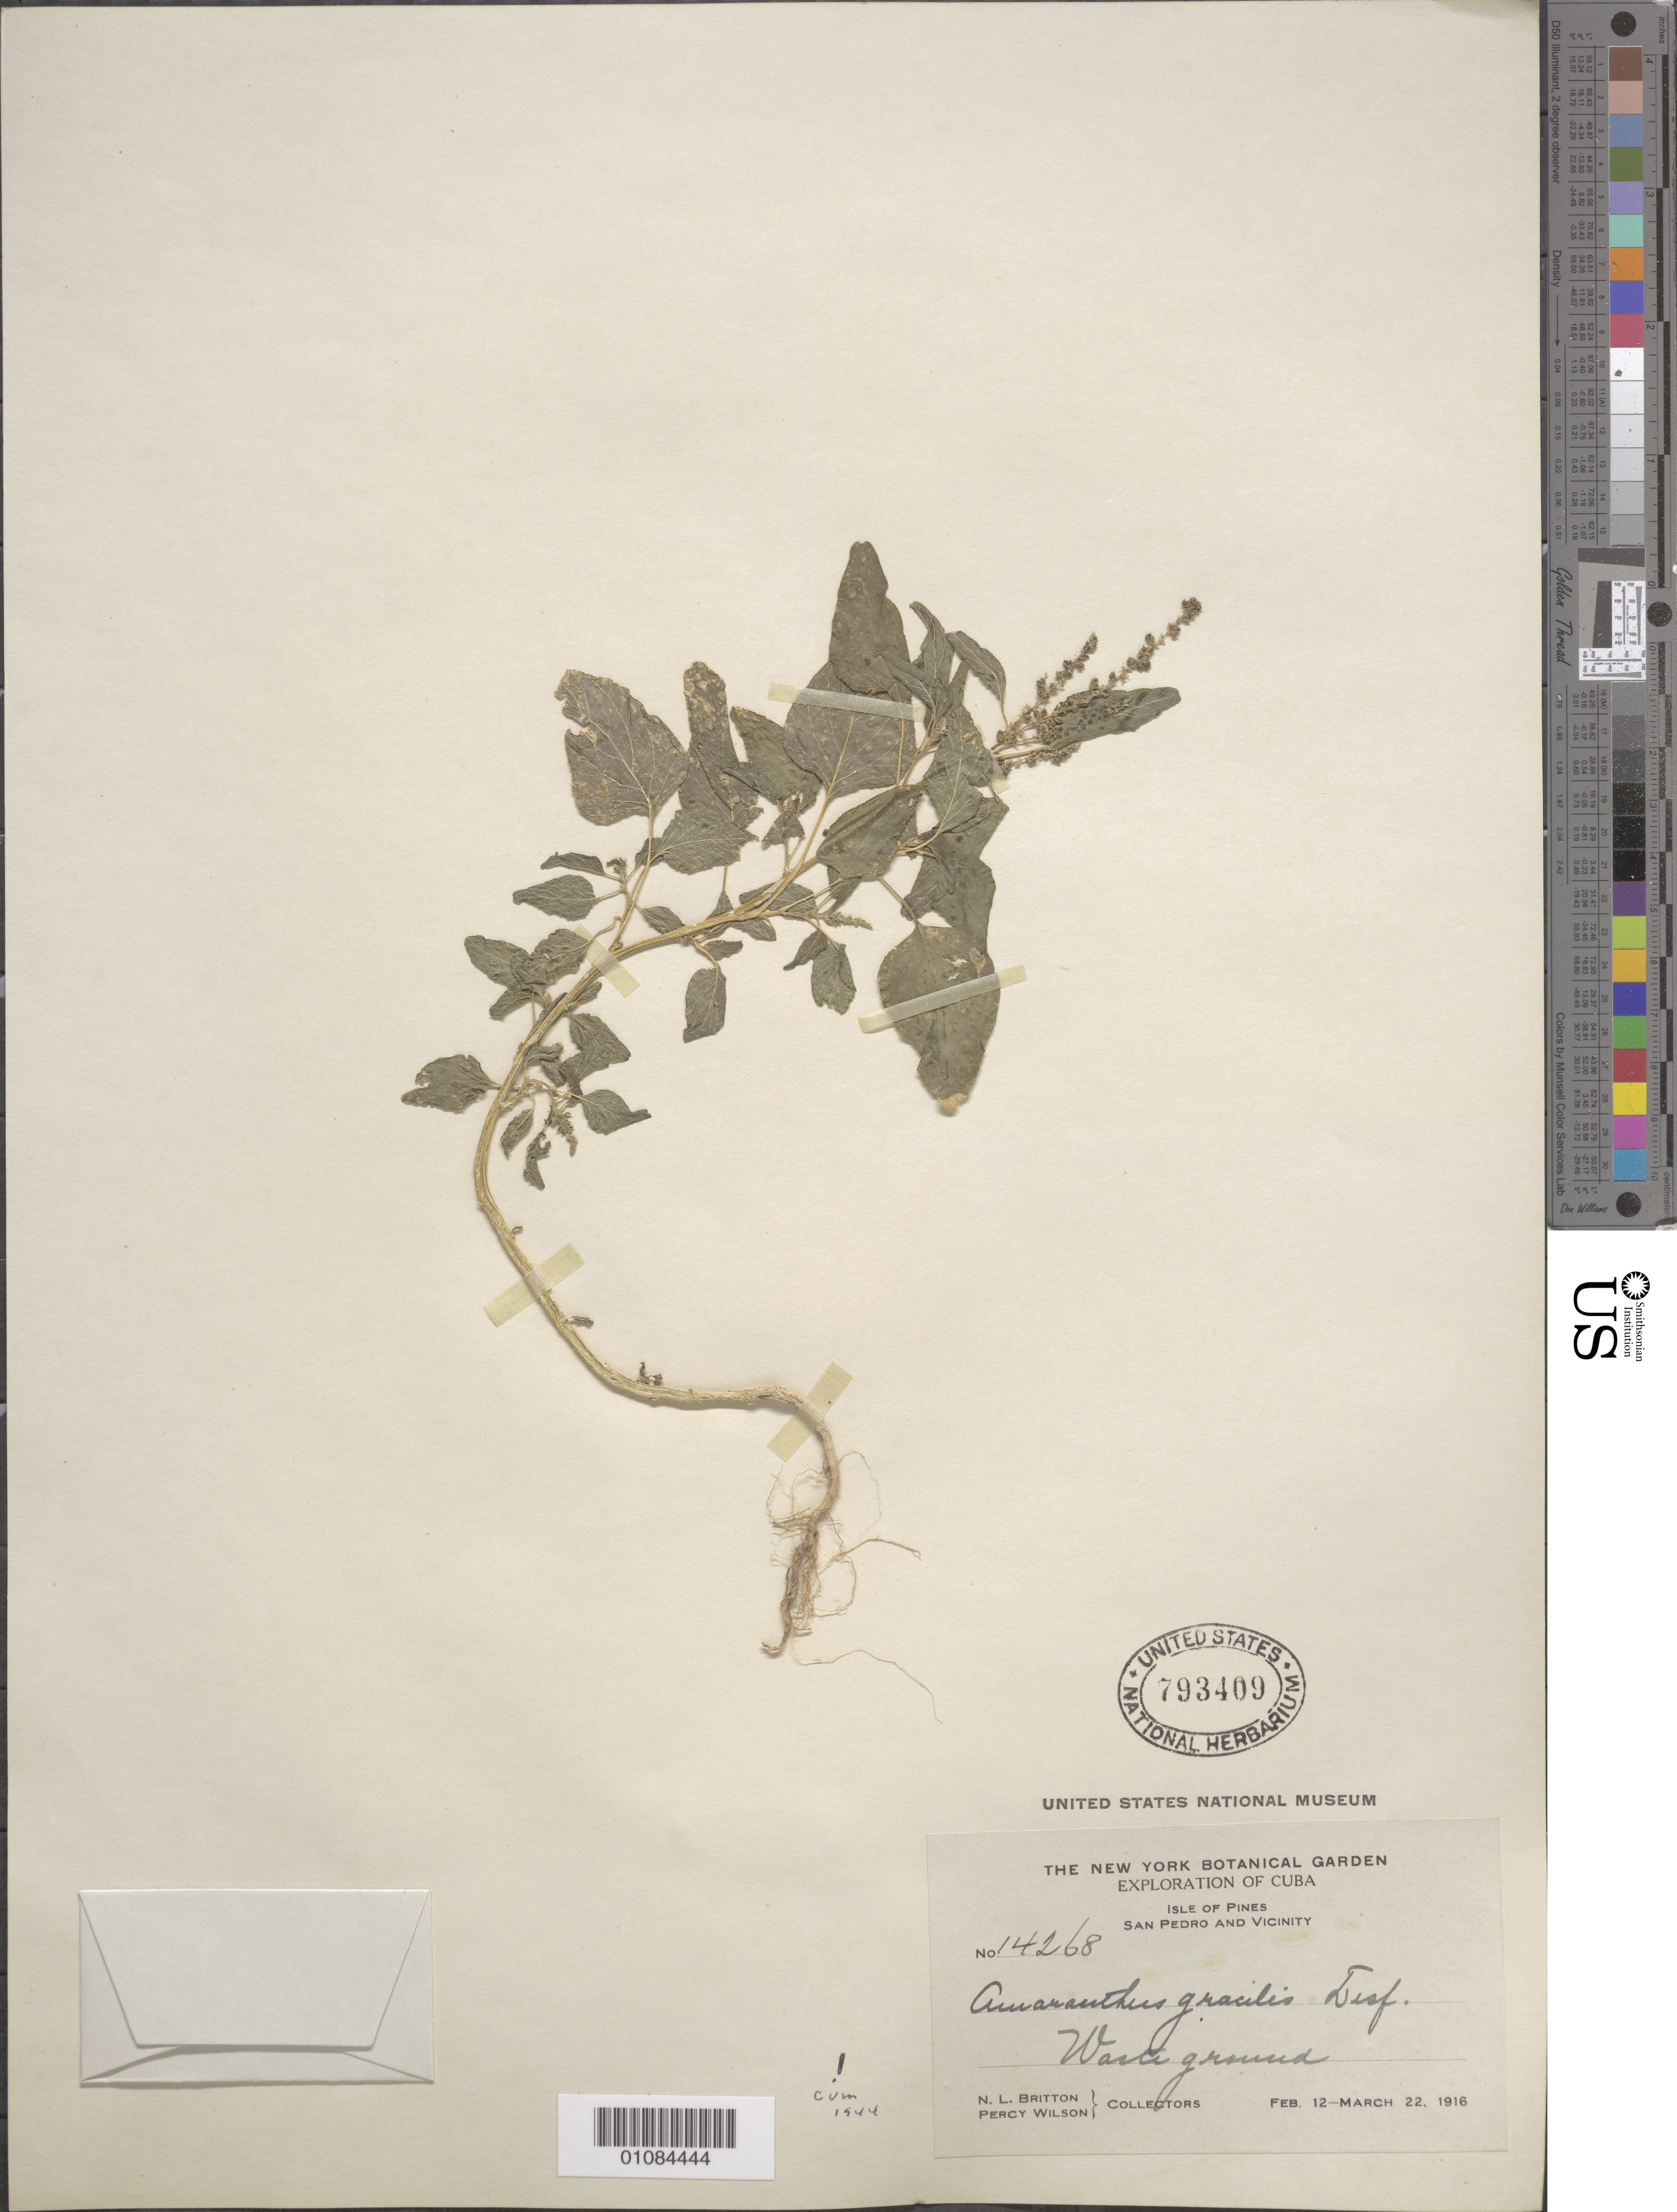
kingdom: Plantae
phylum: Tracheophyta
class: Magnoliopsida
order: Caryophyllales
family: Amaranthaceae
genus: Amaranthus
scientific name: Amaranthus gracilis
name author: Desf. ex Poir.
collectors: E. G. Britton, N. Britton & P. Wilson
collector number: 14268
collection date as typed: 12 Feb 1916 to 22 Mar 1916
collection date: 1916-02-12/1916-03-22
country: Cuba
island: Isla de la Juventud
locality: Isle of Pines, San Pedro and Vicinity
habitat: Waste ground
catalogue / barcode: US 793409